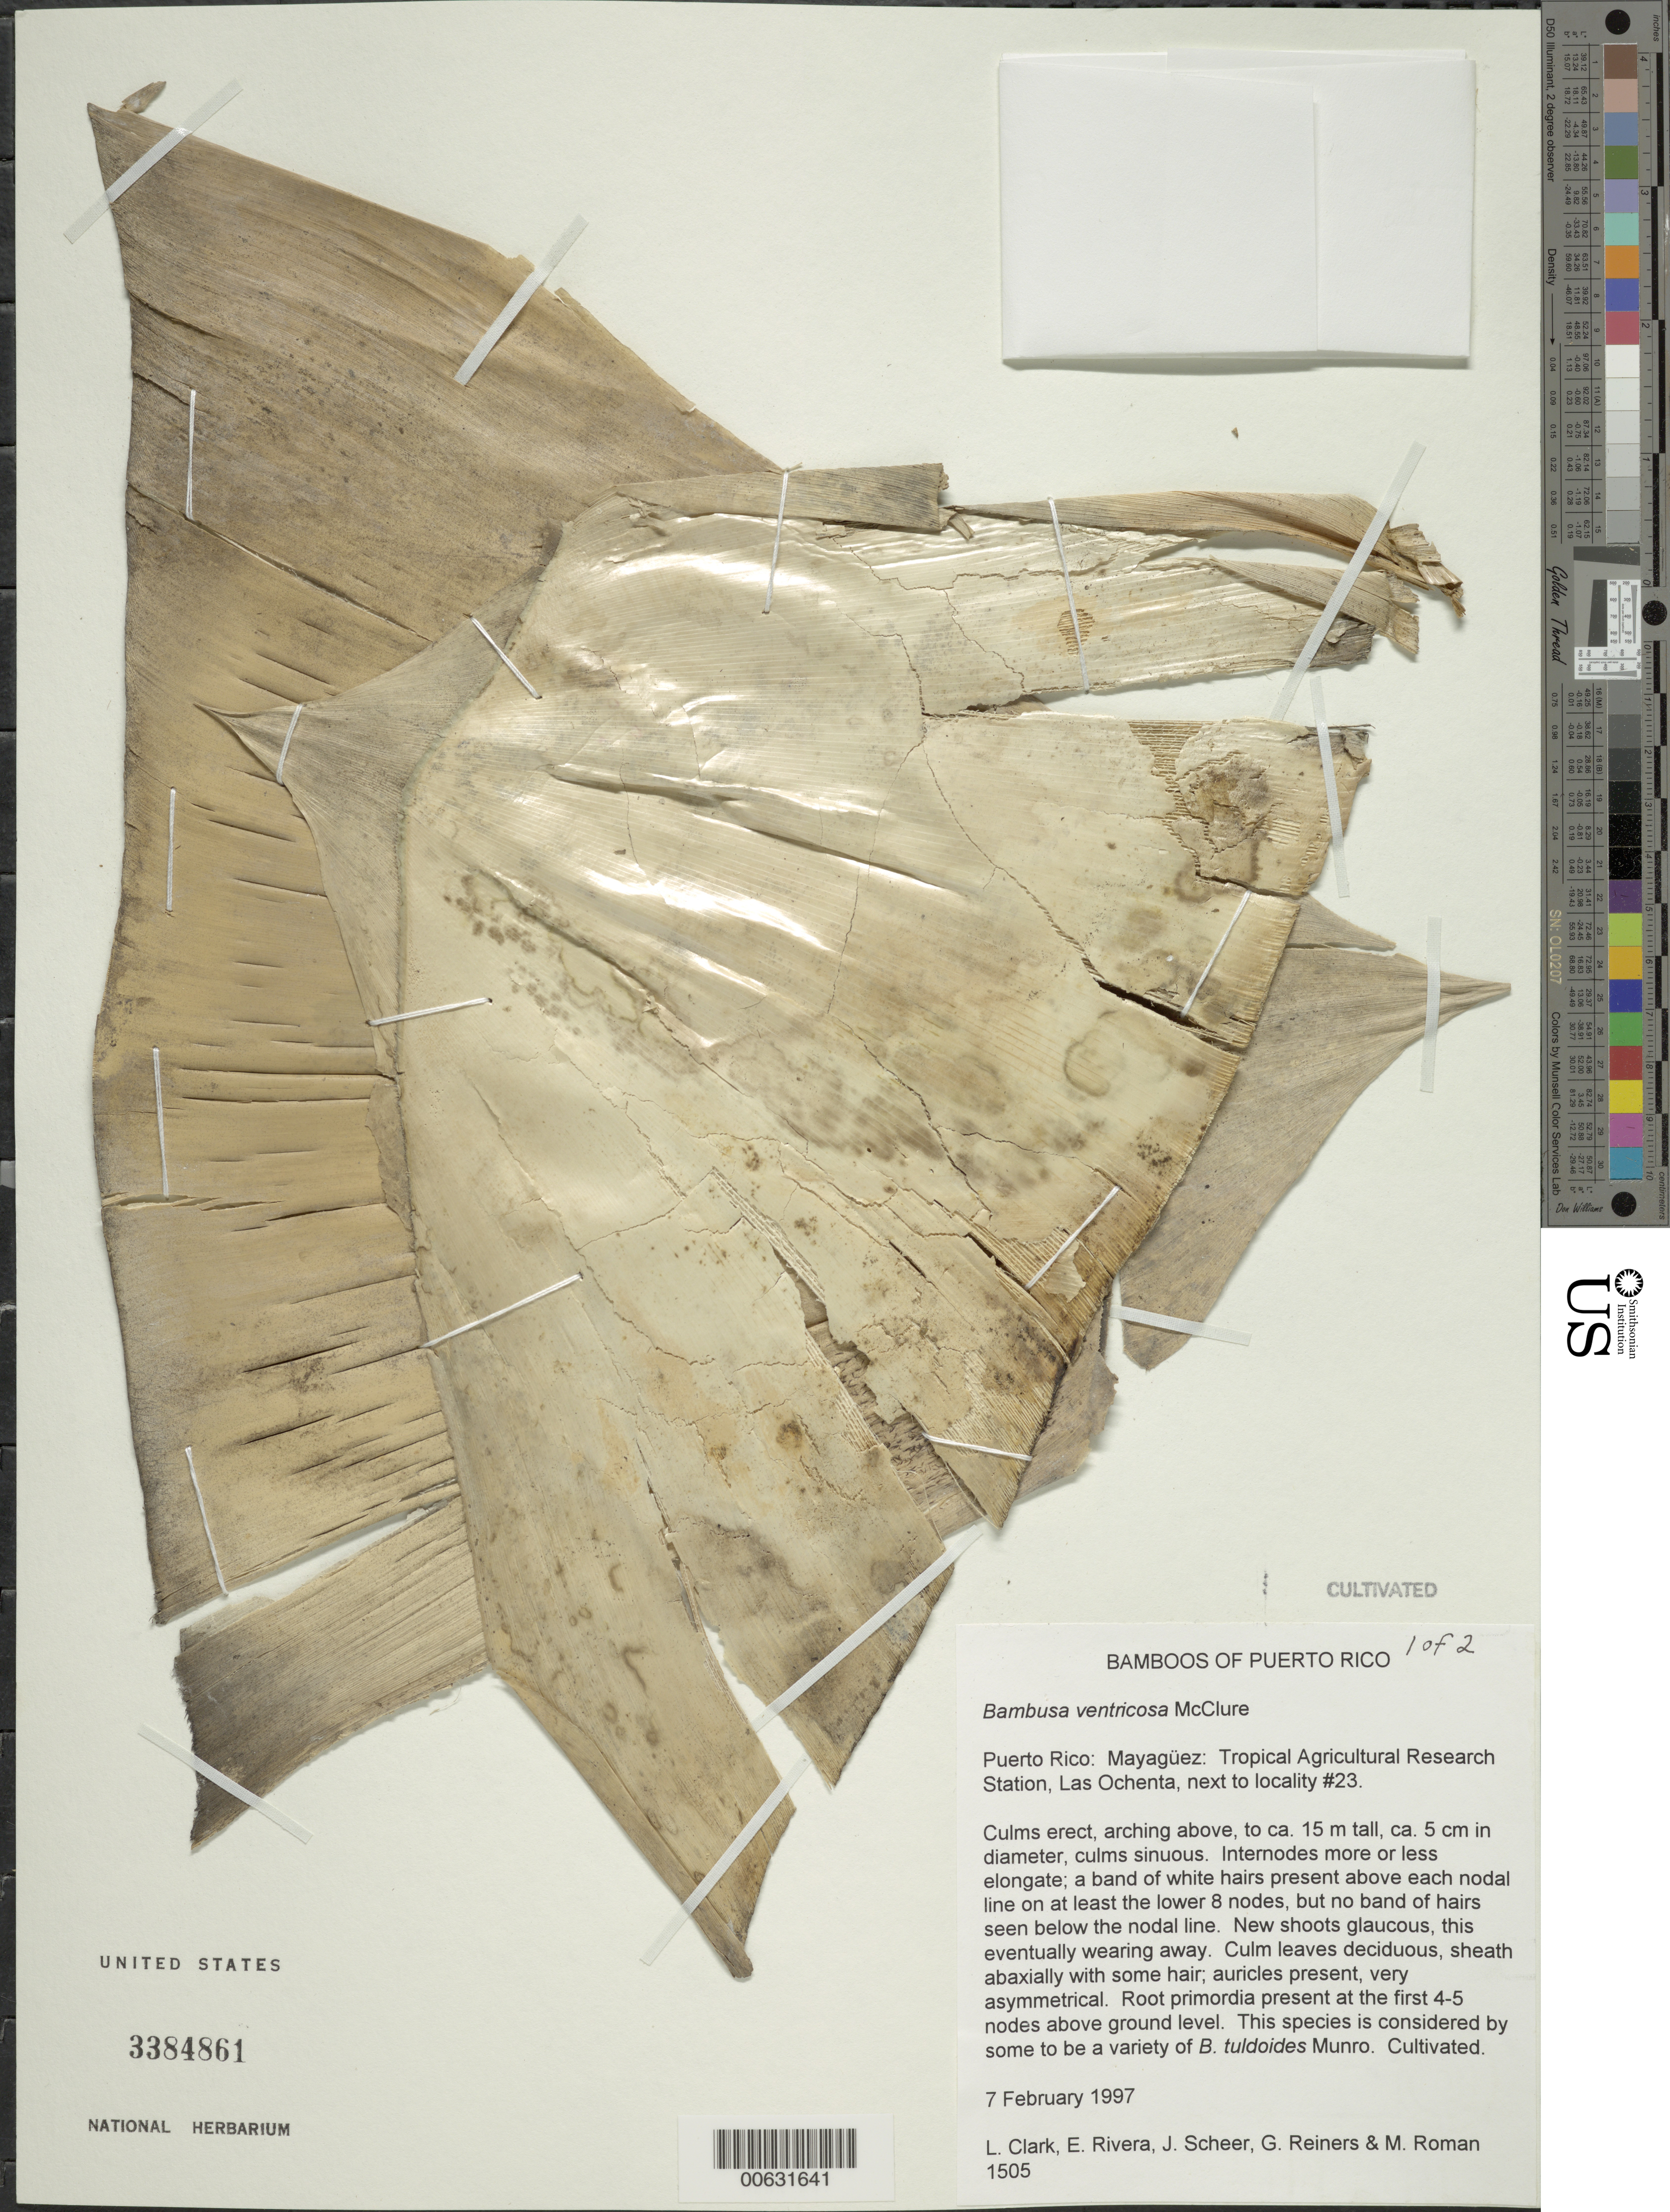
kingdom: Plantae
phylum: Tracheophyta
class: Liliopsida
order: Poales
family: Poaceae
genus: Bambusa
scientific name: Bambusa ventricosa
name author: McClure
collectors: L. G. Clark, E. Rivera, J. Scheer, M. Román & G. Reiners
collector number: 1505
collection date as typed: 07 Feb 1997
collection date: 1997-02-07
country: Puerto Rico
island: Greater Antilles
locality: Mayaguez, tropical agricultural research station, la ochenta, next to locality #23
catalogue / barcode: US 3384861